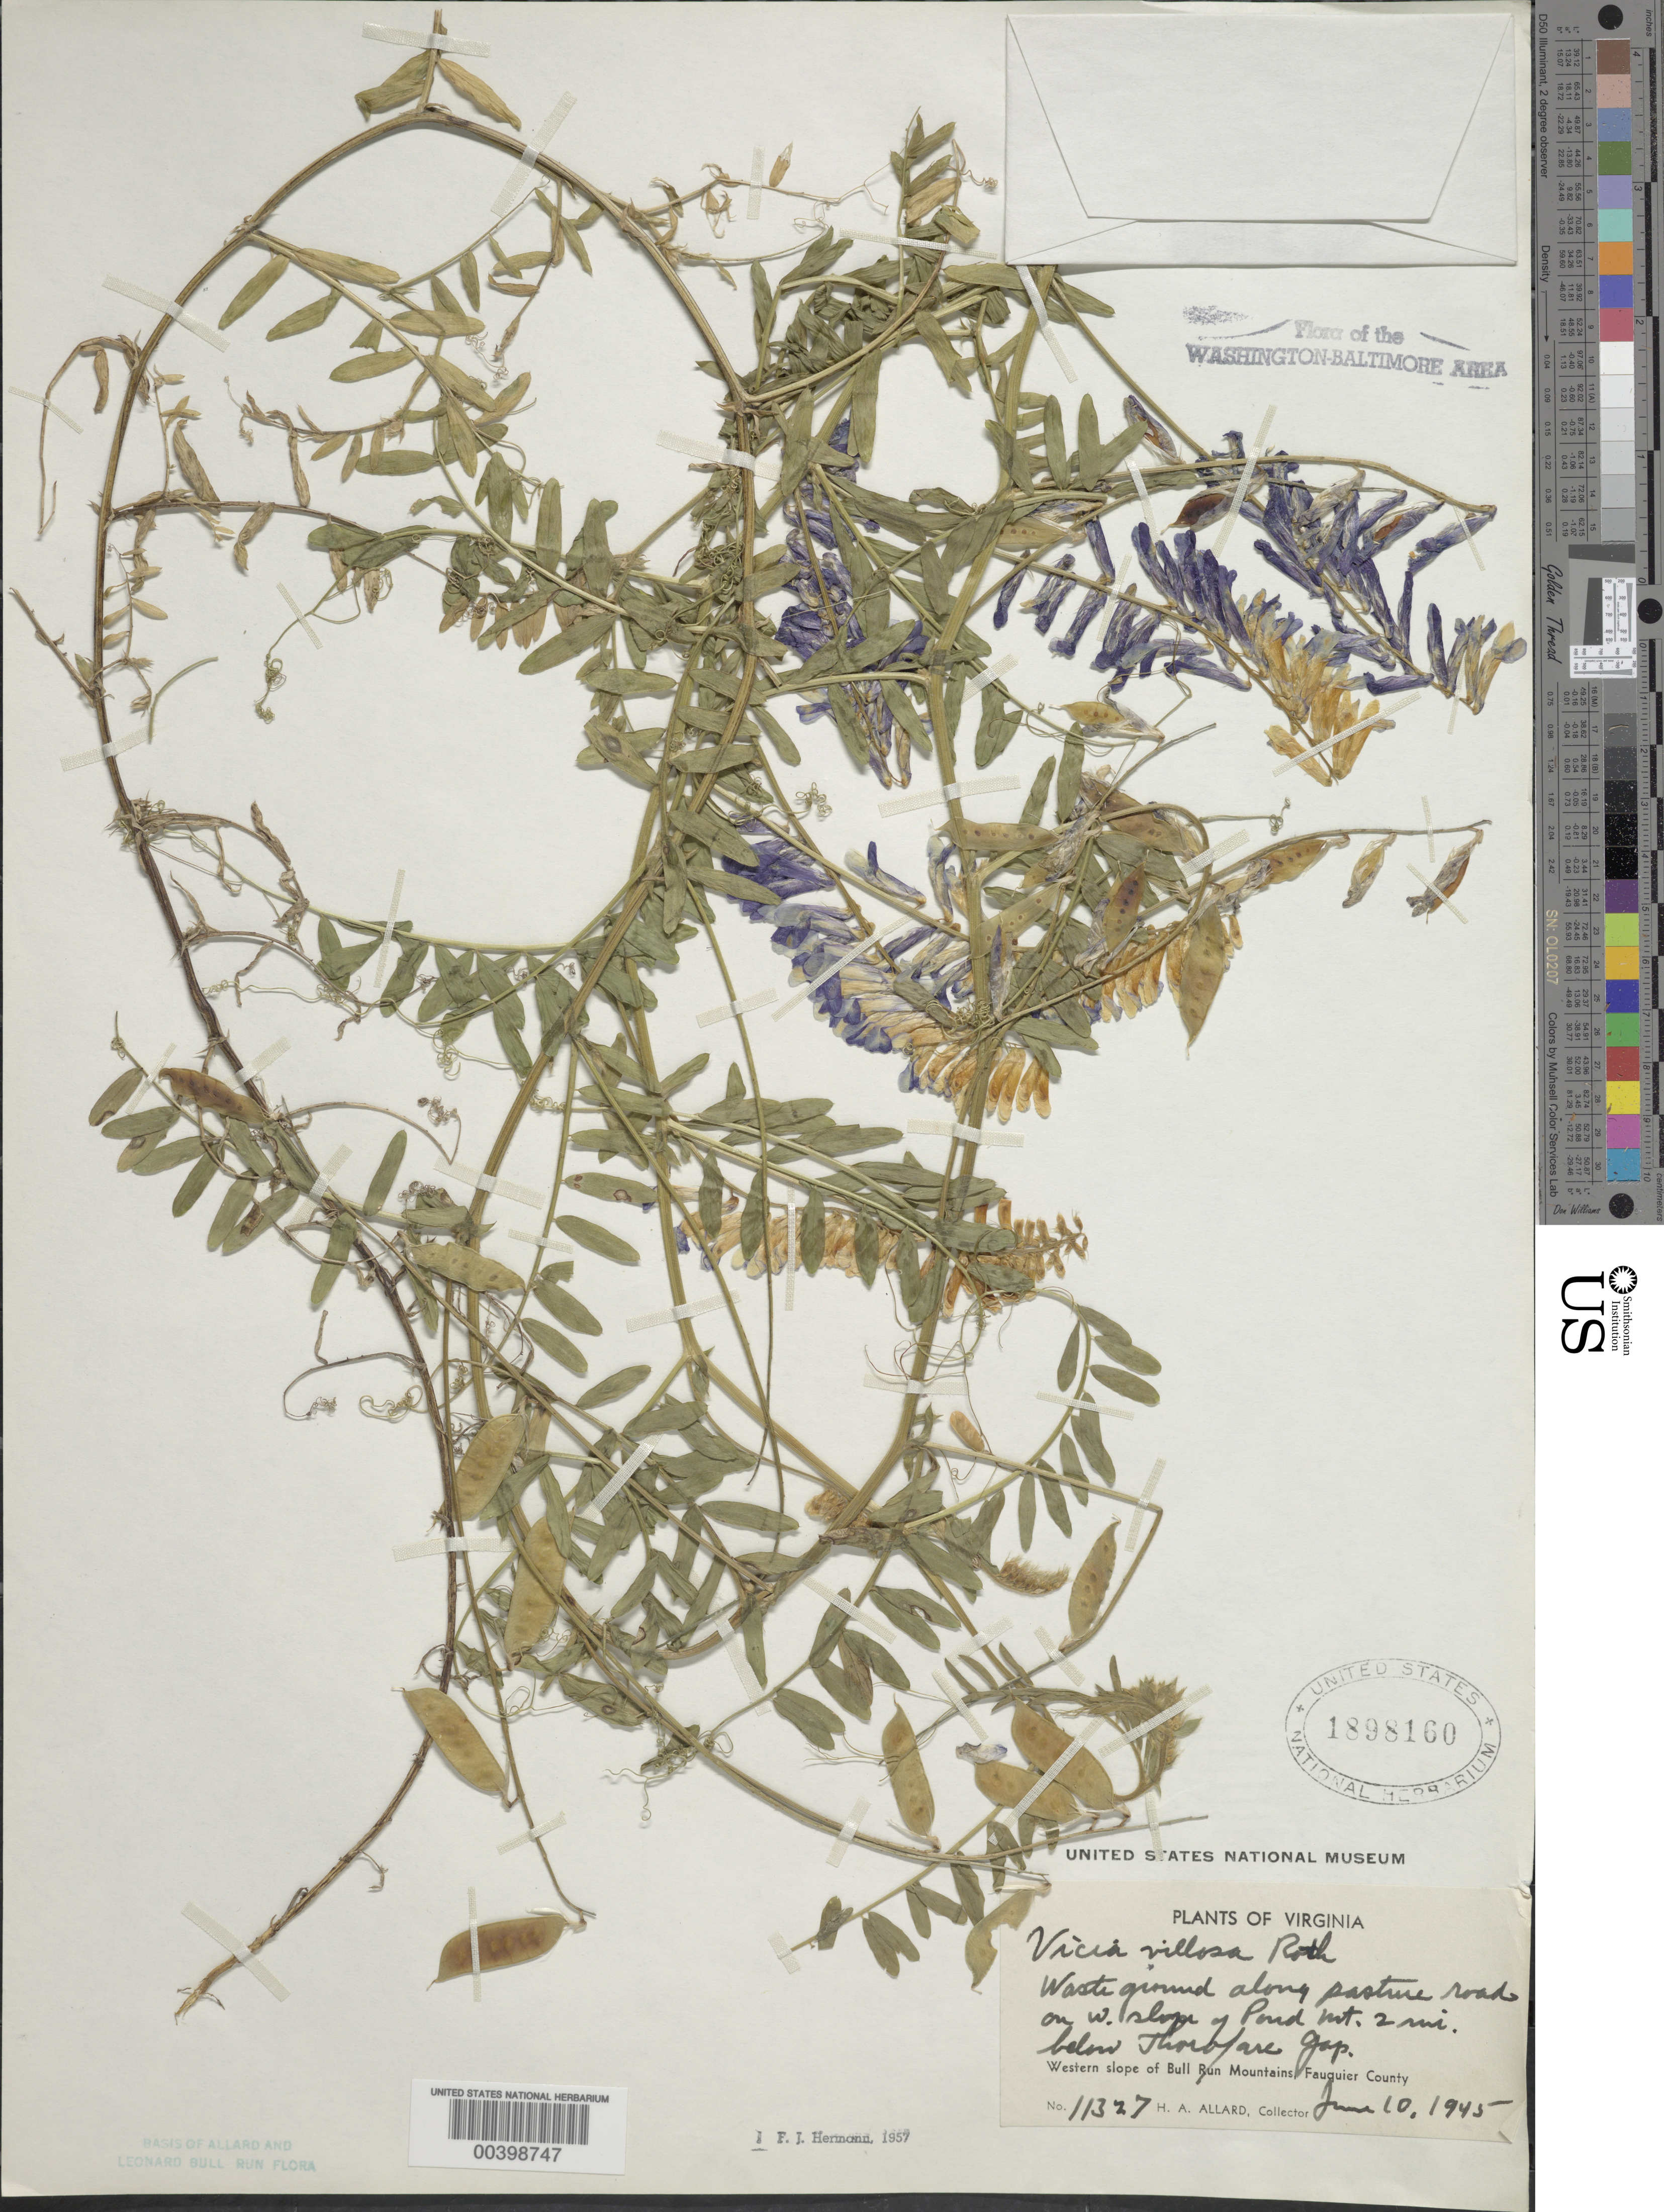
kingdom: Plantae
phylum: Tracheophyta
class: Magnoliopsida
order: Fabales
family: Fabaceae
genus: Vicia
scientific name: Vicia villosa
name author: Roth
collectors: H. A. Allard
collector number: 11327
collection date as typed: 10 Jun 1945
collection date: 1945-06-10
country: United States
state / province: Virginia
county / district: Fauquier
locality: Pond Mountain, below Thorofare Gap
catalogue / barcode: US 1898160